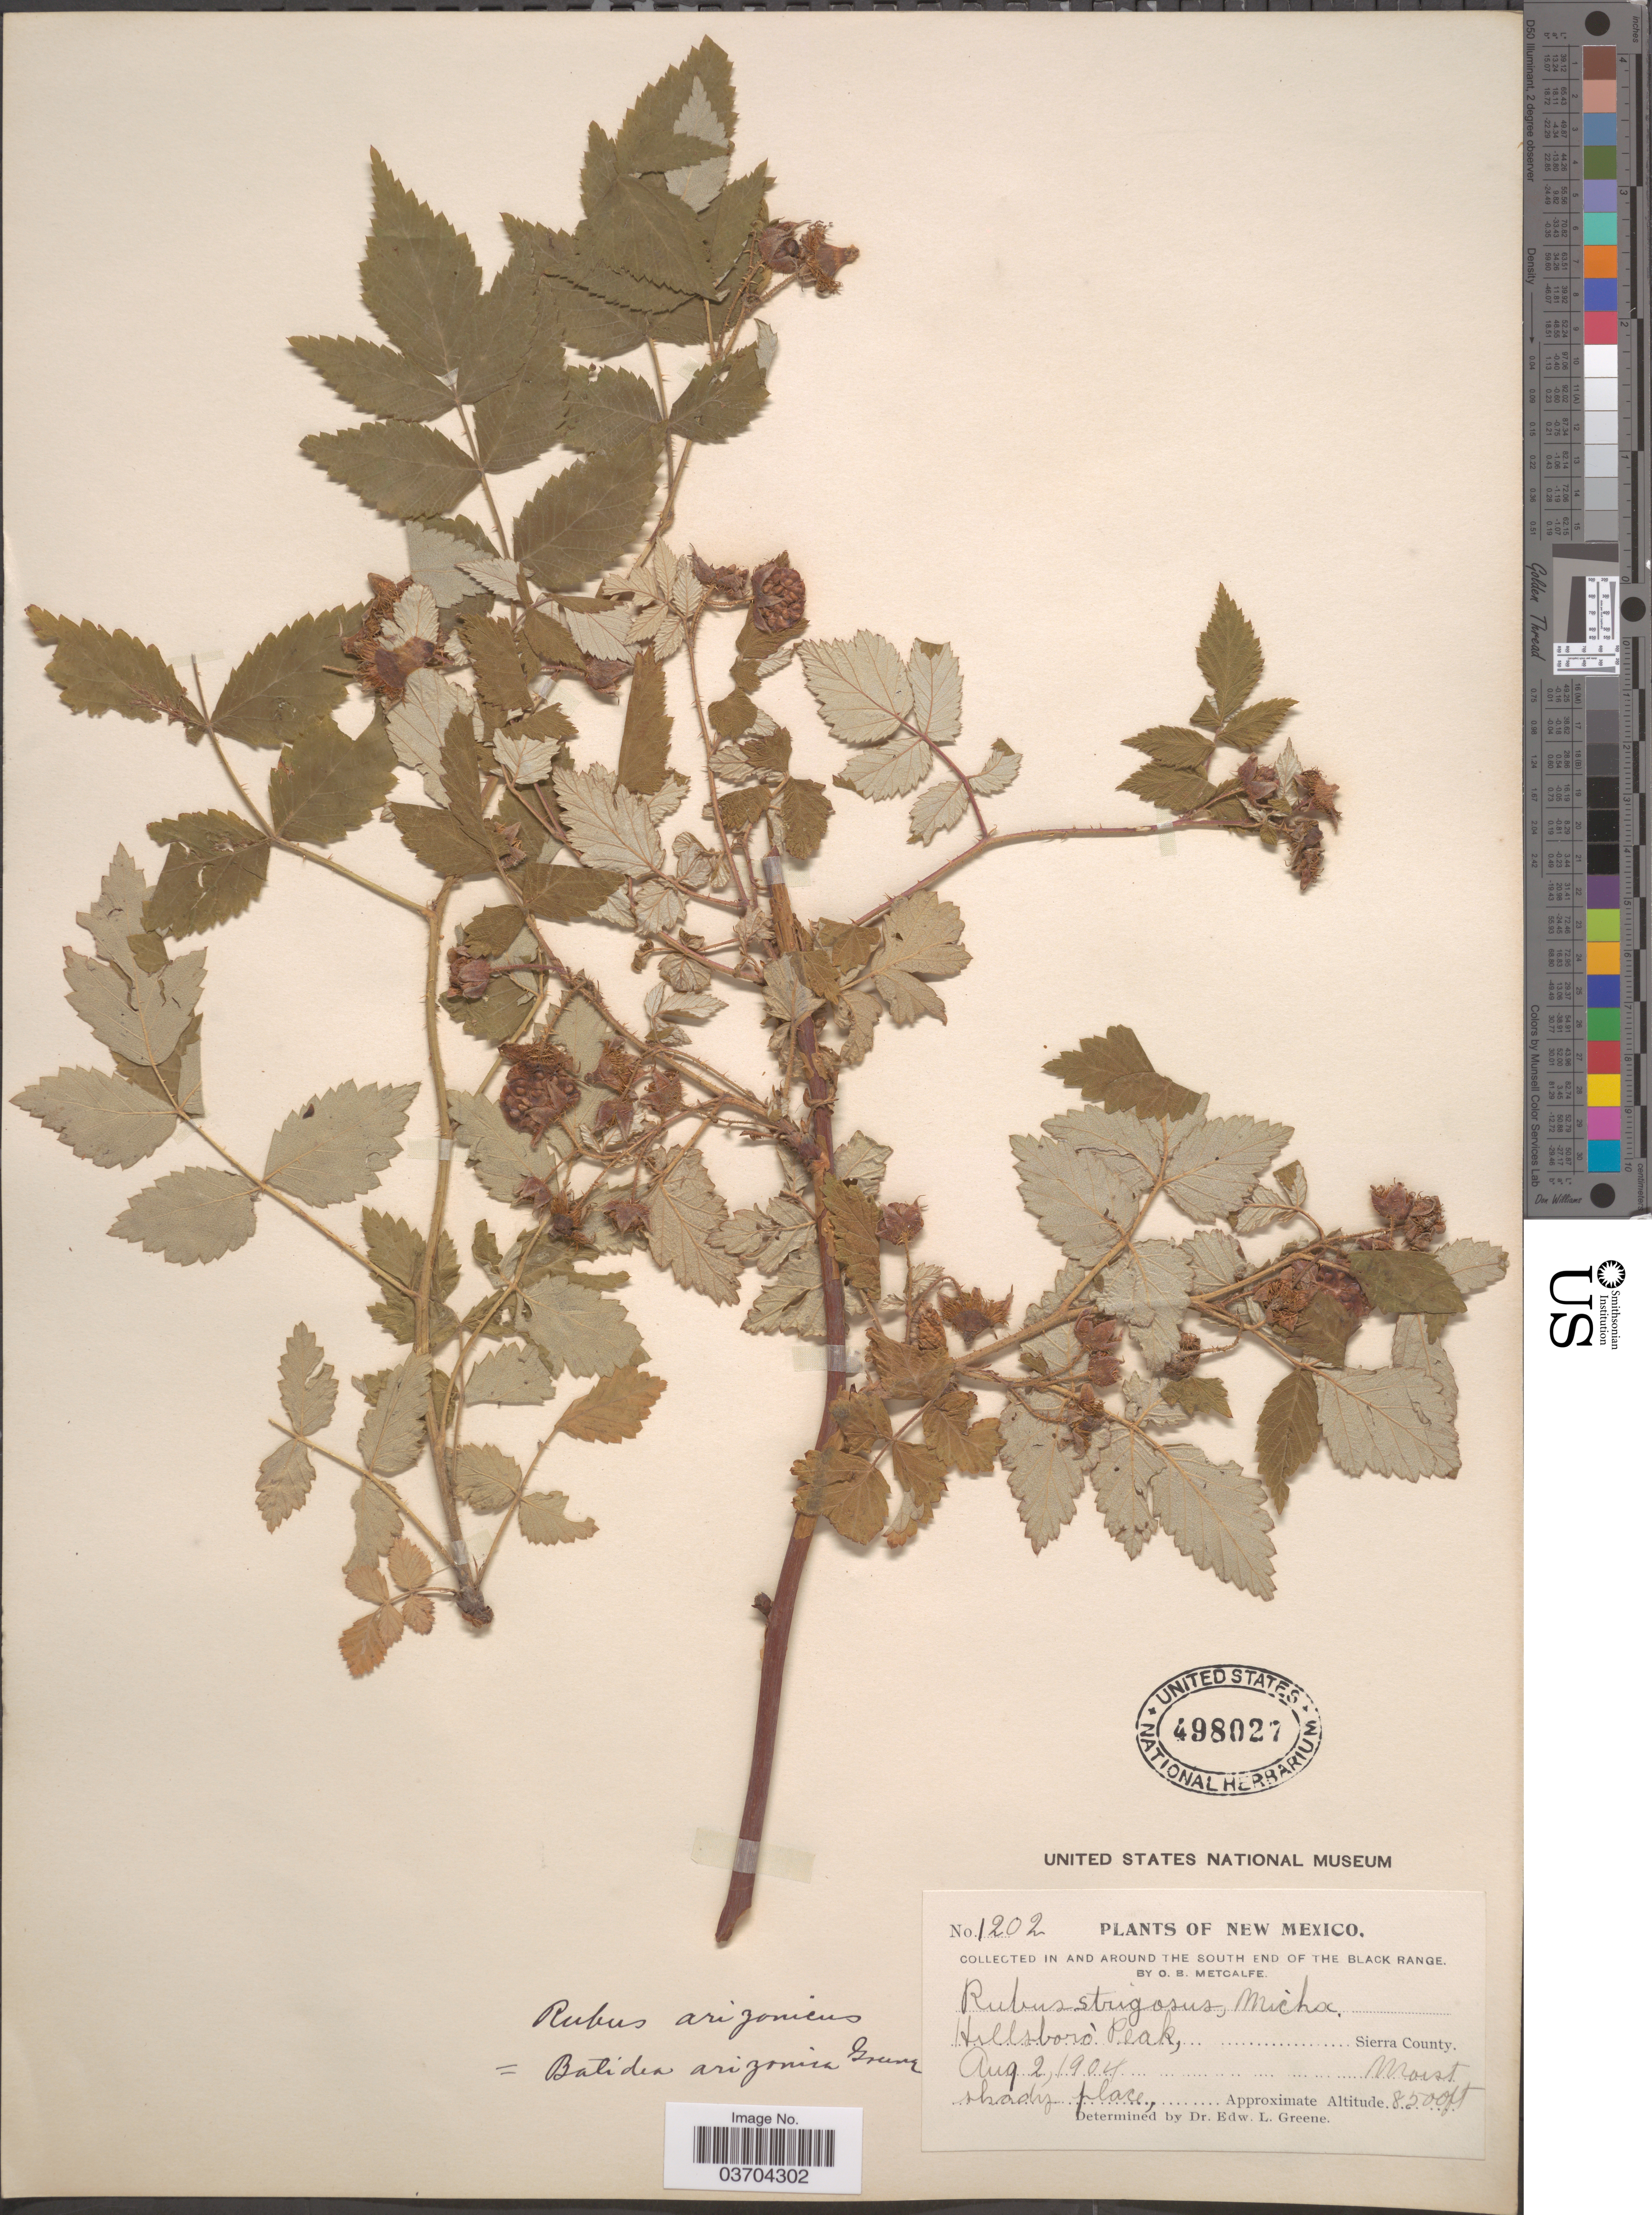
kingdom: Plantae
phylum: Tracheophyta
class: Magnoliopsida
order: Rosales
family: Rosaceae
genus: Rubus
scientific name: Rubus arizonicus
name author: (Greene) Rydb.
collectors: O. B. Metcalfe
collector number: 1202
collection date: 1904-08-02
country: United States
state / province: New Mexico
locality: In and around the South End of the Black Range. Hillsboro Peak, Sierra County.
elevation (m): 2591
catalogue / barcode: US 498027